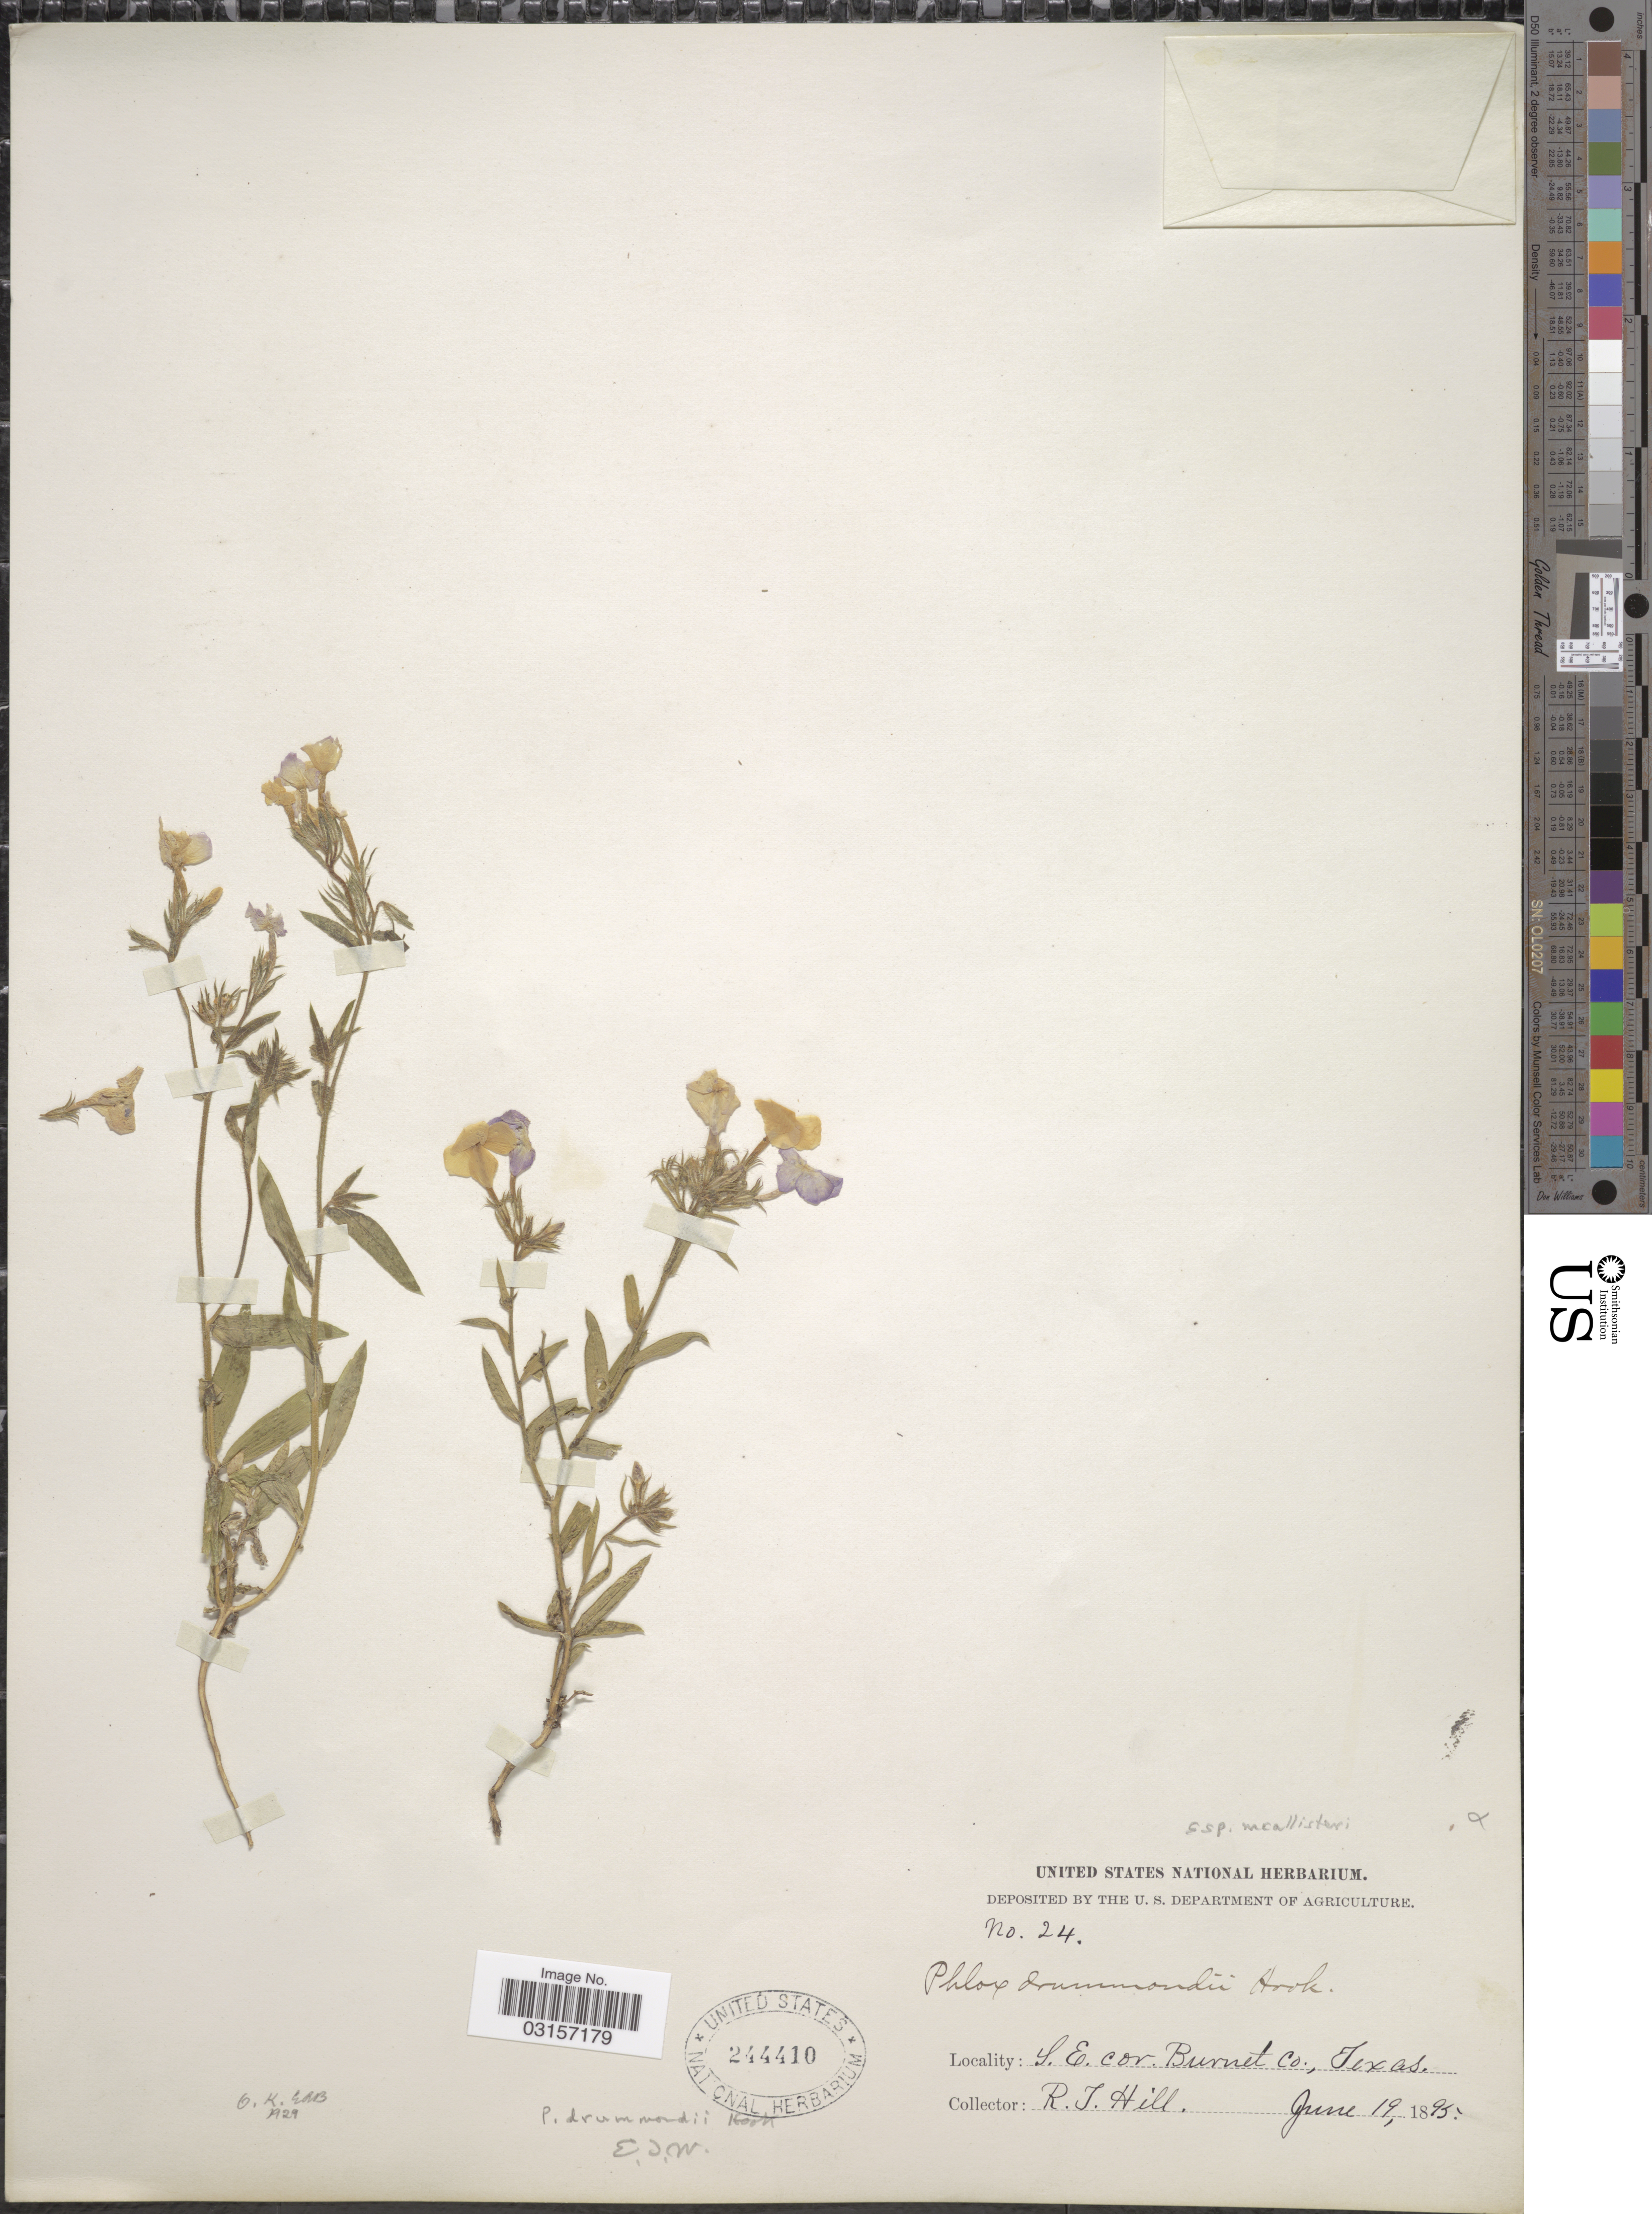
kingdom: Plantae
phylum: Tracheophyta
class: Magnoliopsida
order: Ericales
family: Polemoniaceae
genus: Phlox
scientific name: Phlox drummondii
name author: Hook.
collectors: R. J. Hill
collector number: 24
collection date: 1895-06-19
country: United States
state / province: Texas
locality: S.E. cor. Burnet Co., Texas.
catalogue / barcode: US 244410